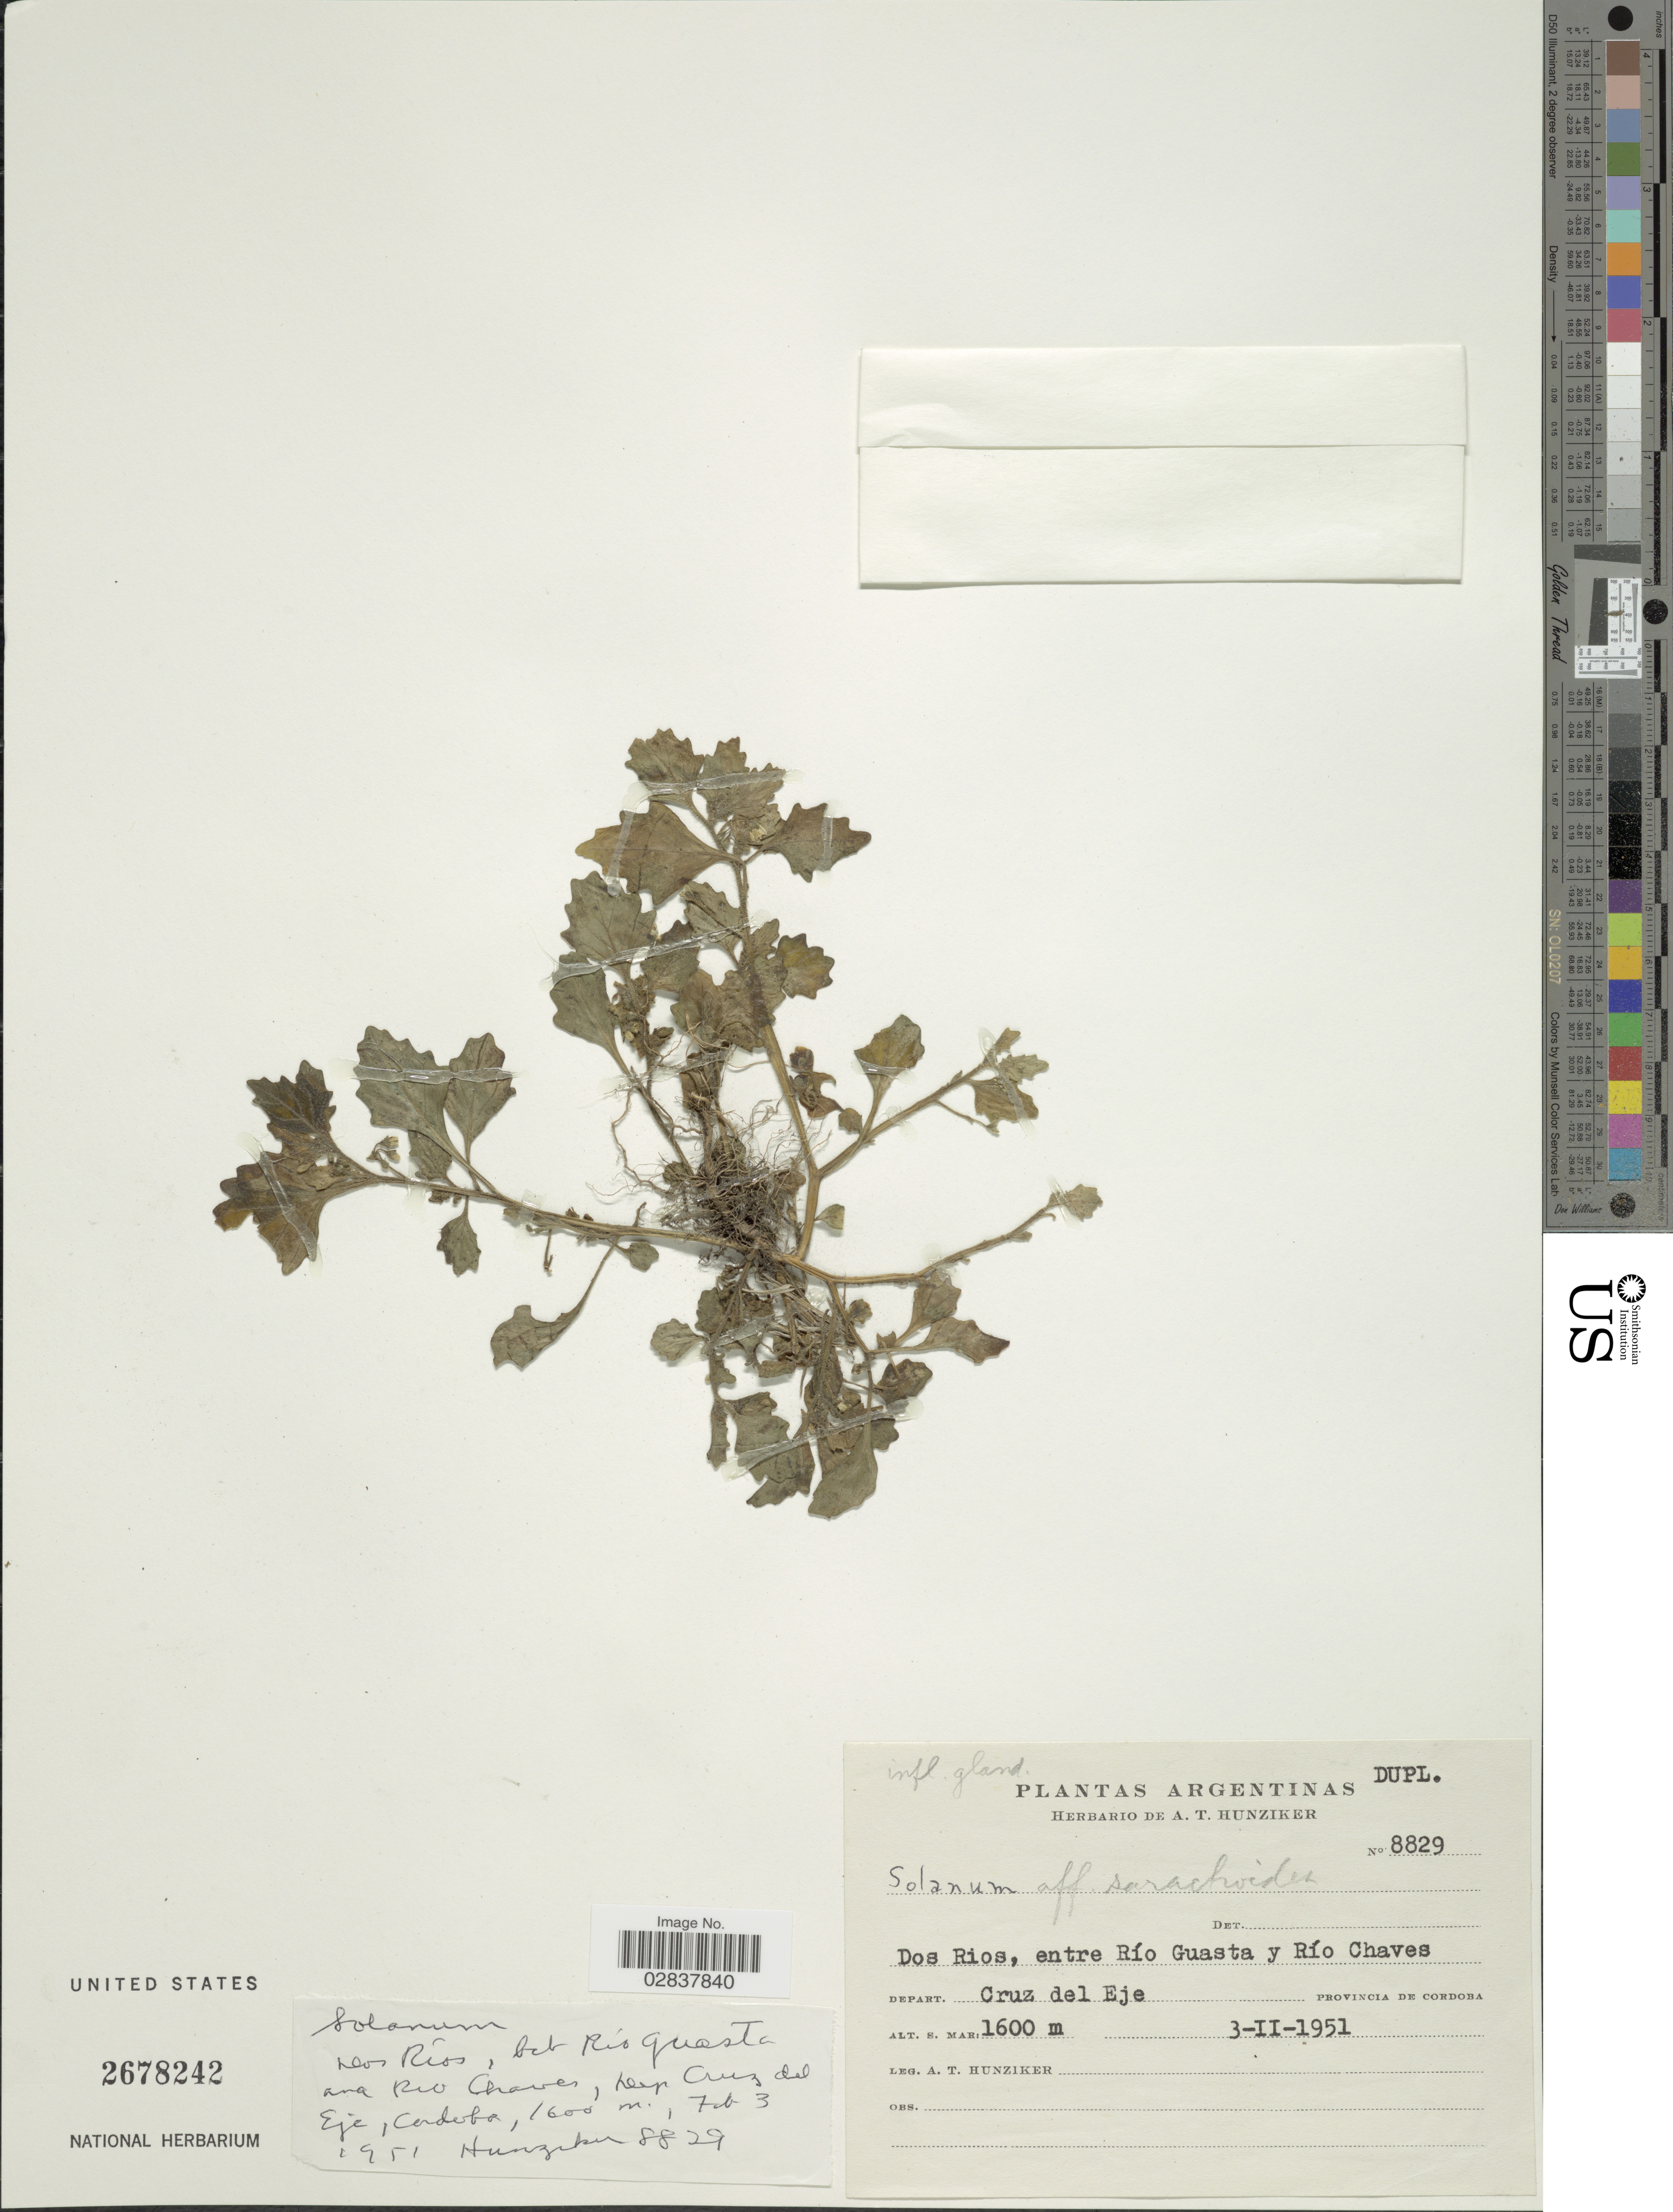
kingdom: Plantae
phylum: Tracheophyta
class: Magnoliopsida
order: Solanales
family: Solanaceae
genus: Solanum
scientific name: Solanum sarrachoides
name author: Sendtn.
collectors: A. T. Hunziker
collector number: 8829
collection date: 1951-02-03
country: Argentina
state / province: Cordoba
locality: Dos Rios, entre Río Guasta y Río Chaves, Depart. Cruz del Eje.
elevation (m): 1600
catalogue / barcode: US 2678242